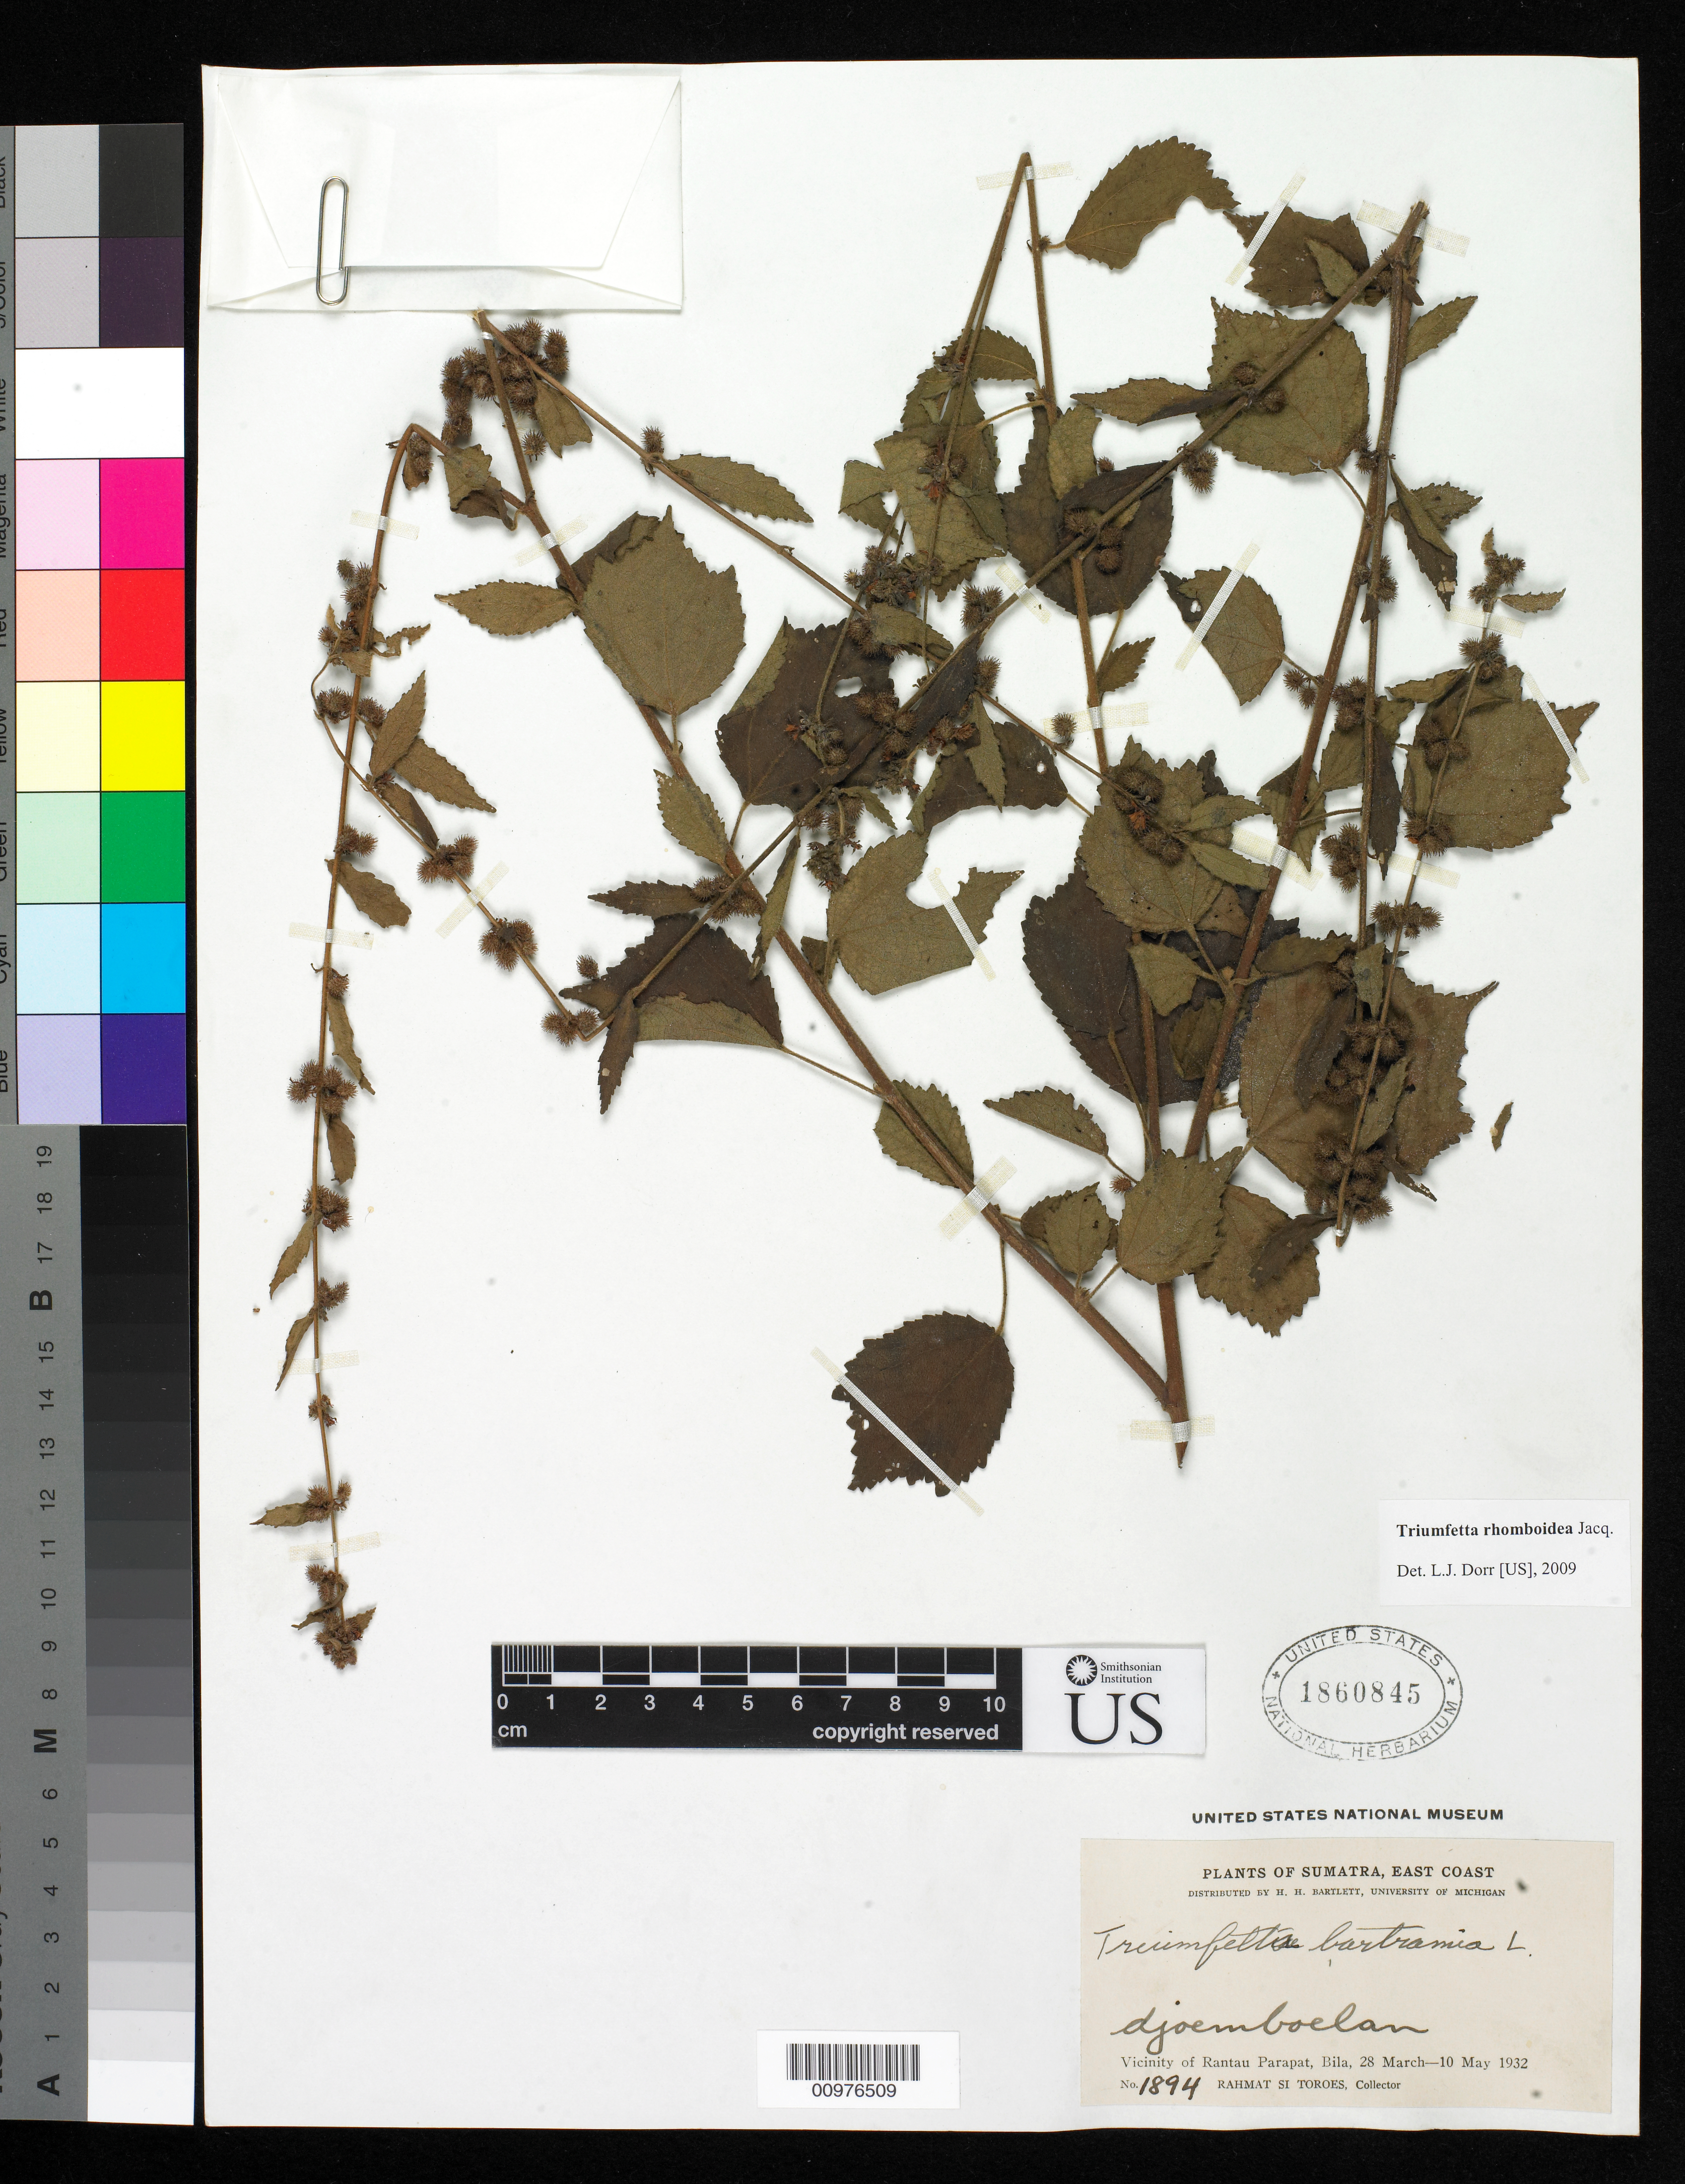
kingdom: Plantae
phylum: Tracheophyta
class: Magnoliopsida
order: Malvales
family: Malvaceae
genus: Triumfetta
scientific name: Triumfetta rhomboidea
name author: Jacq.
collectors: Rahmat Si Boeea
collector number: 1894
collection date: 1932-03-28/1932-05-10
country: Indonesia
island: Sumatra I.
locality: (East Coast) Vicinity of Rantau Parapat, Bila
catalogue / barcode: US 1860845